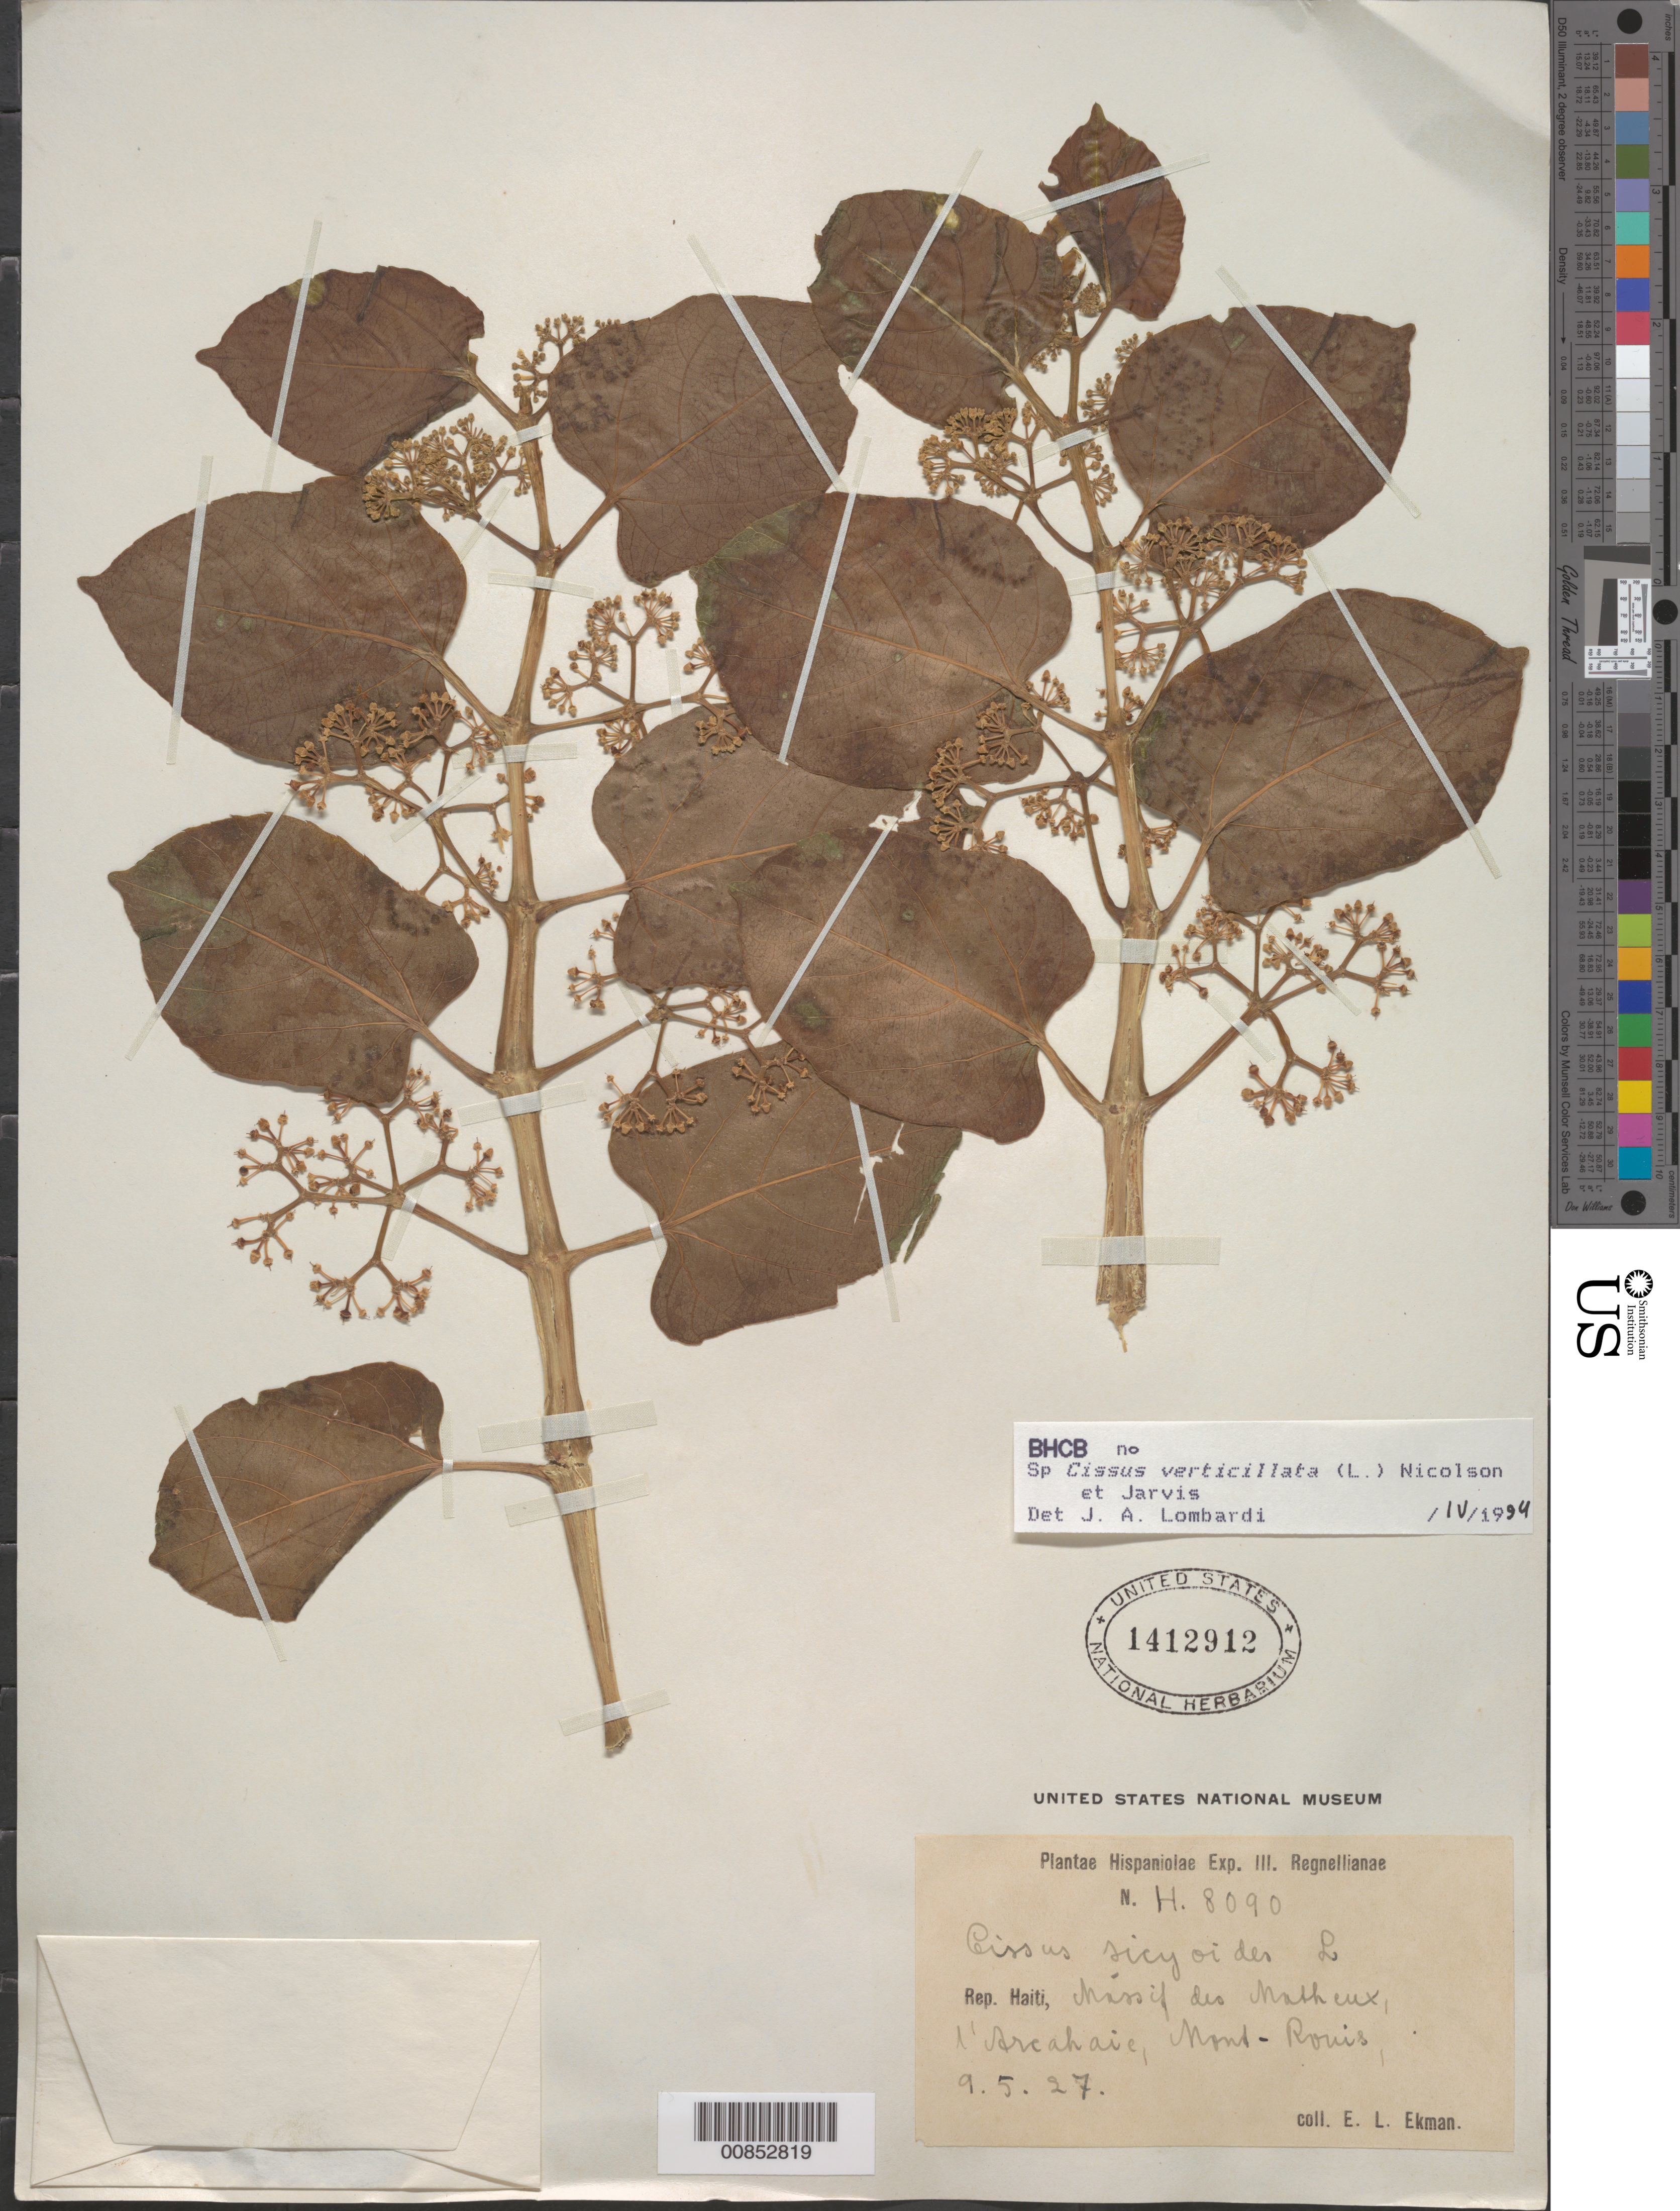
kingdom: Plantae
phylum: Tracheophyta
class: Magnoliopsida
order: Vitales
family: Vitaceae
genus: Cissus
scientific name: Cissus verticillata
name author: (L.) Nicolson & C.E. Jarvis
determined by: Lombardi, Julio A.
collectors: E. L. Ekman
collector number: H 8090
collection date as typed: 09 May 1927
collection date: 1927-05-09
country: Haiti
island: Hispaniola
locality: Massif des Matheux, l'Arcahaie, Mont-Rouis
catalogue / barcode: US 1412912